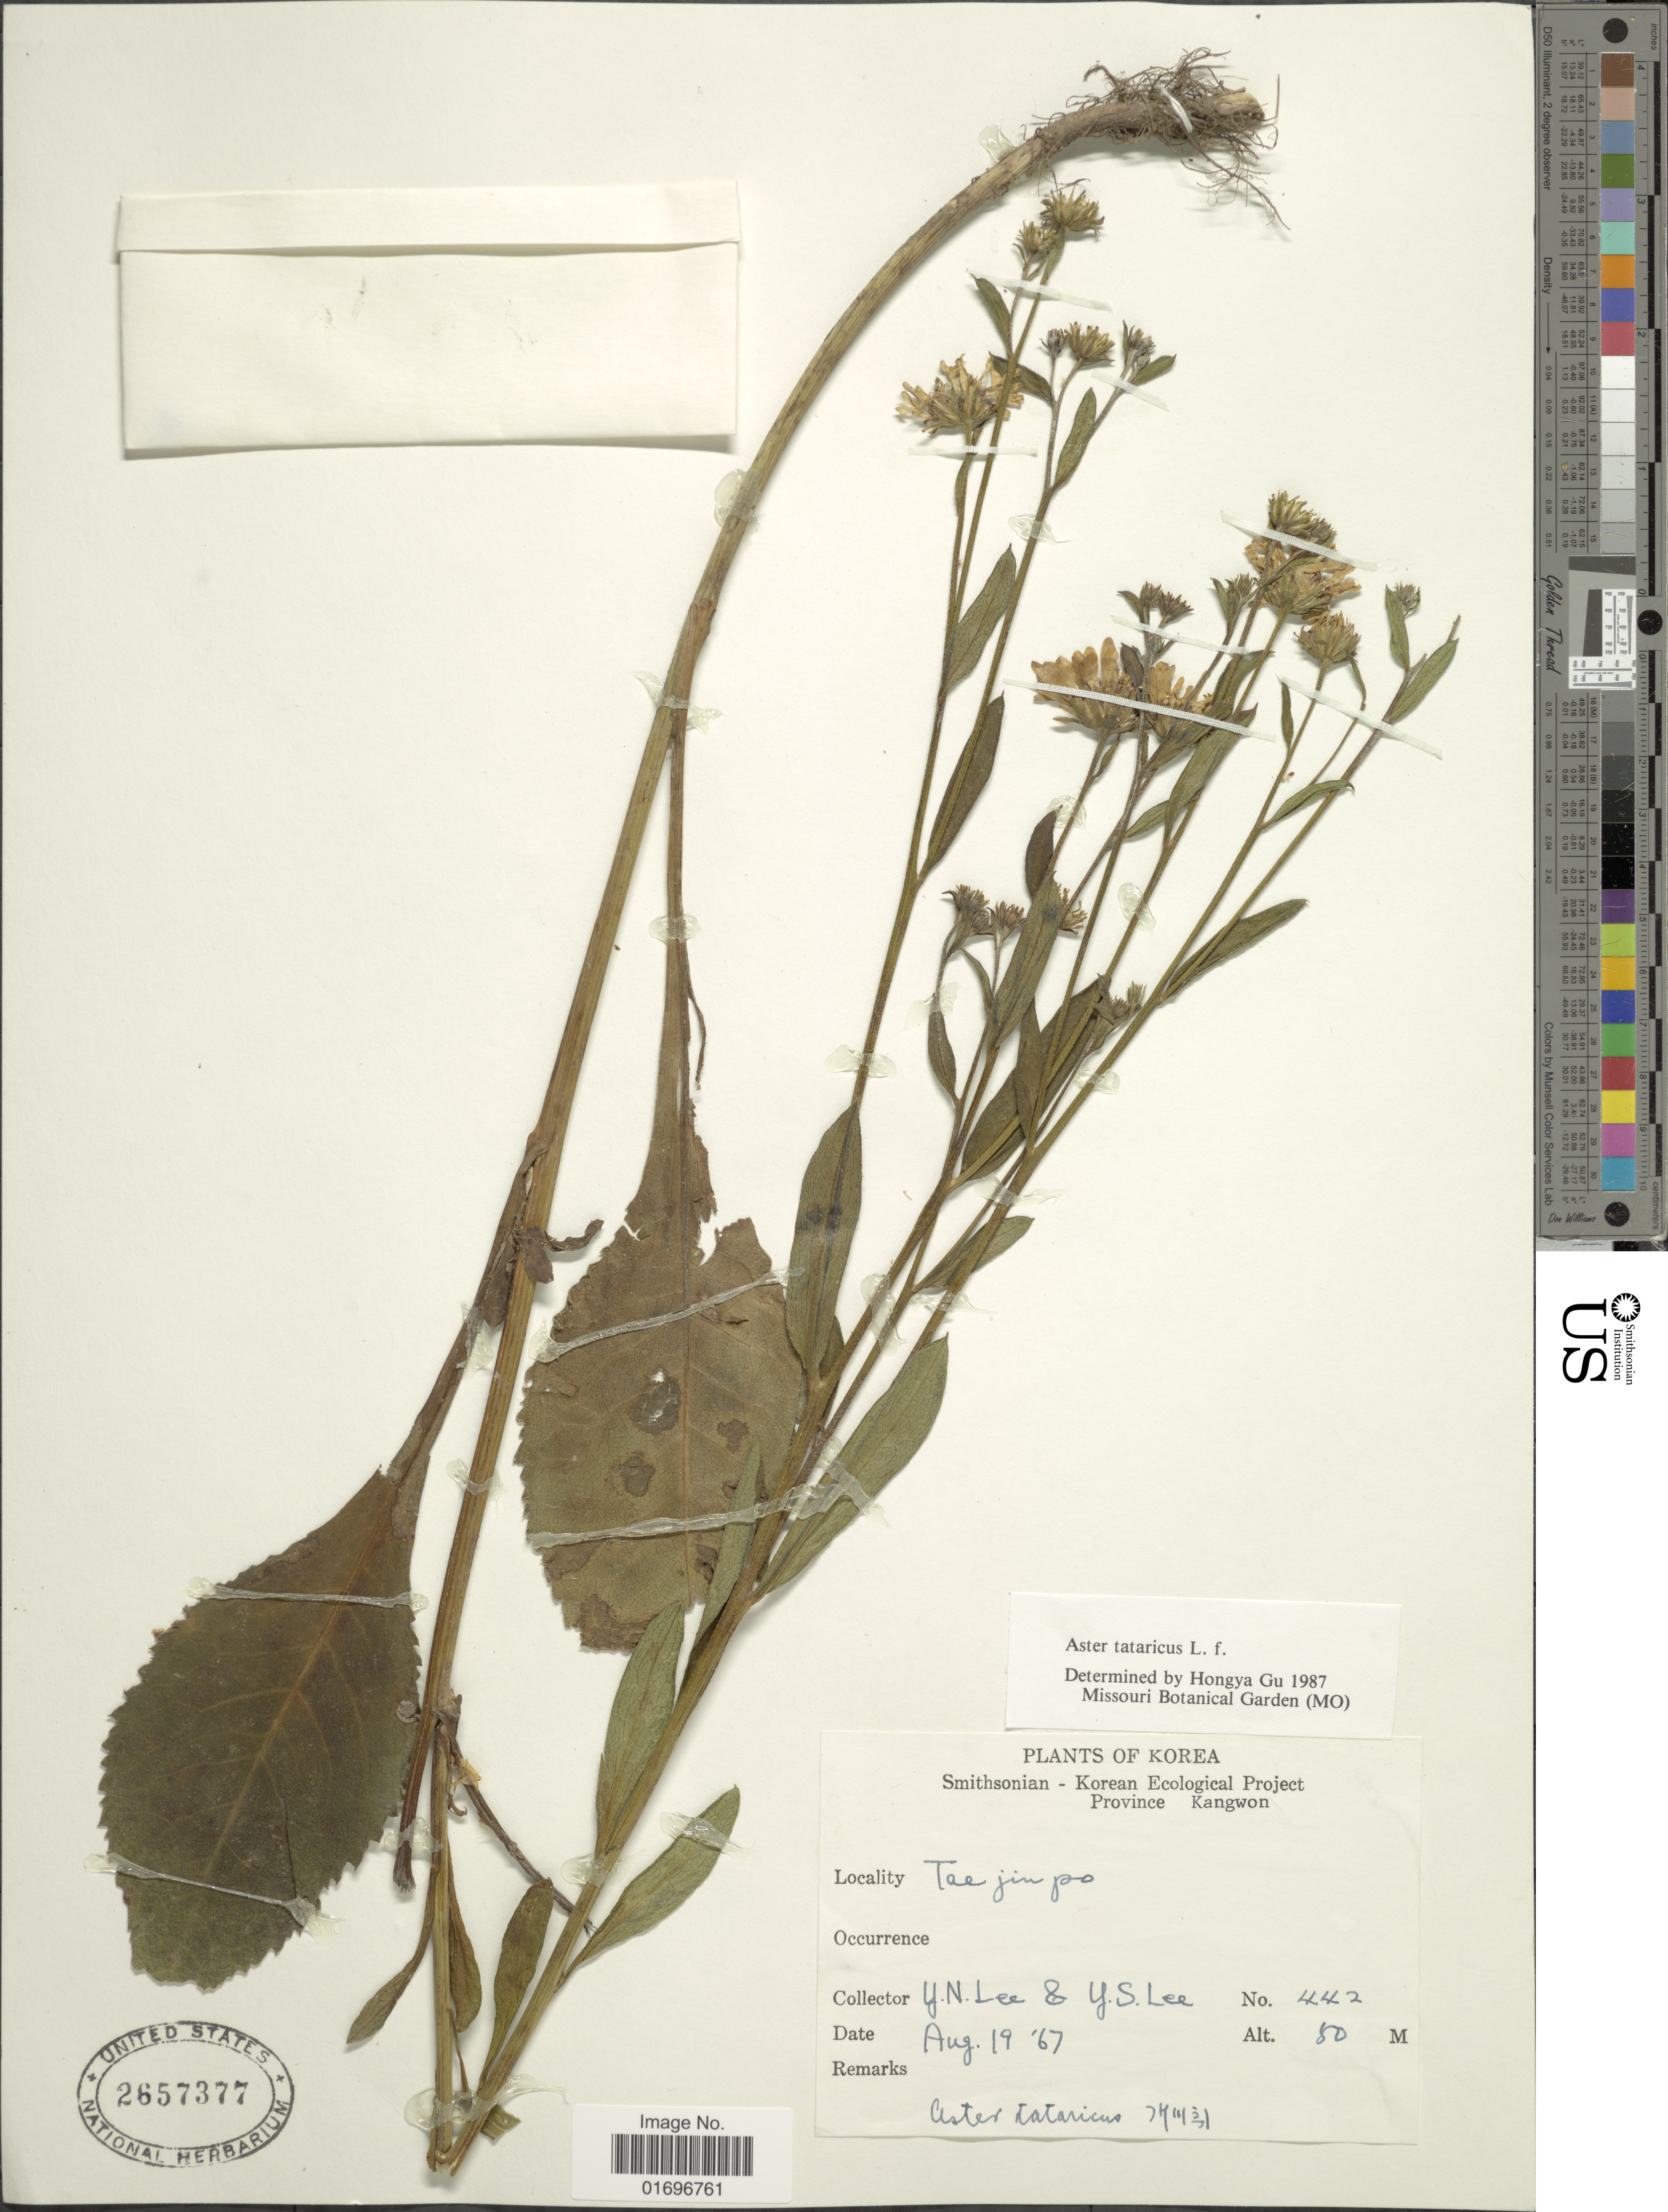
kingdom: Plantae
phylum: Tracheophyta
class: Magnoliopsida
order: Asterales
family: Asteraceae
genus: Aster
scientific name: Aster tataricus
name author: L. f.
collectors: Y. N. Lee & Y. S. Lee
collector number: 442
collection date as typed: Transcribed d/m/y: 19/8/67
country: North Korea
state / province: Kangwon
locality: Korea. Province Kangwon. Tae jin po.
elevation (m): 50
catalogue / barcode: US 2657377